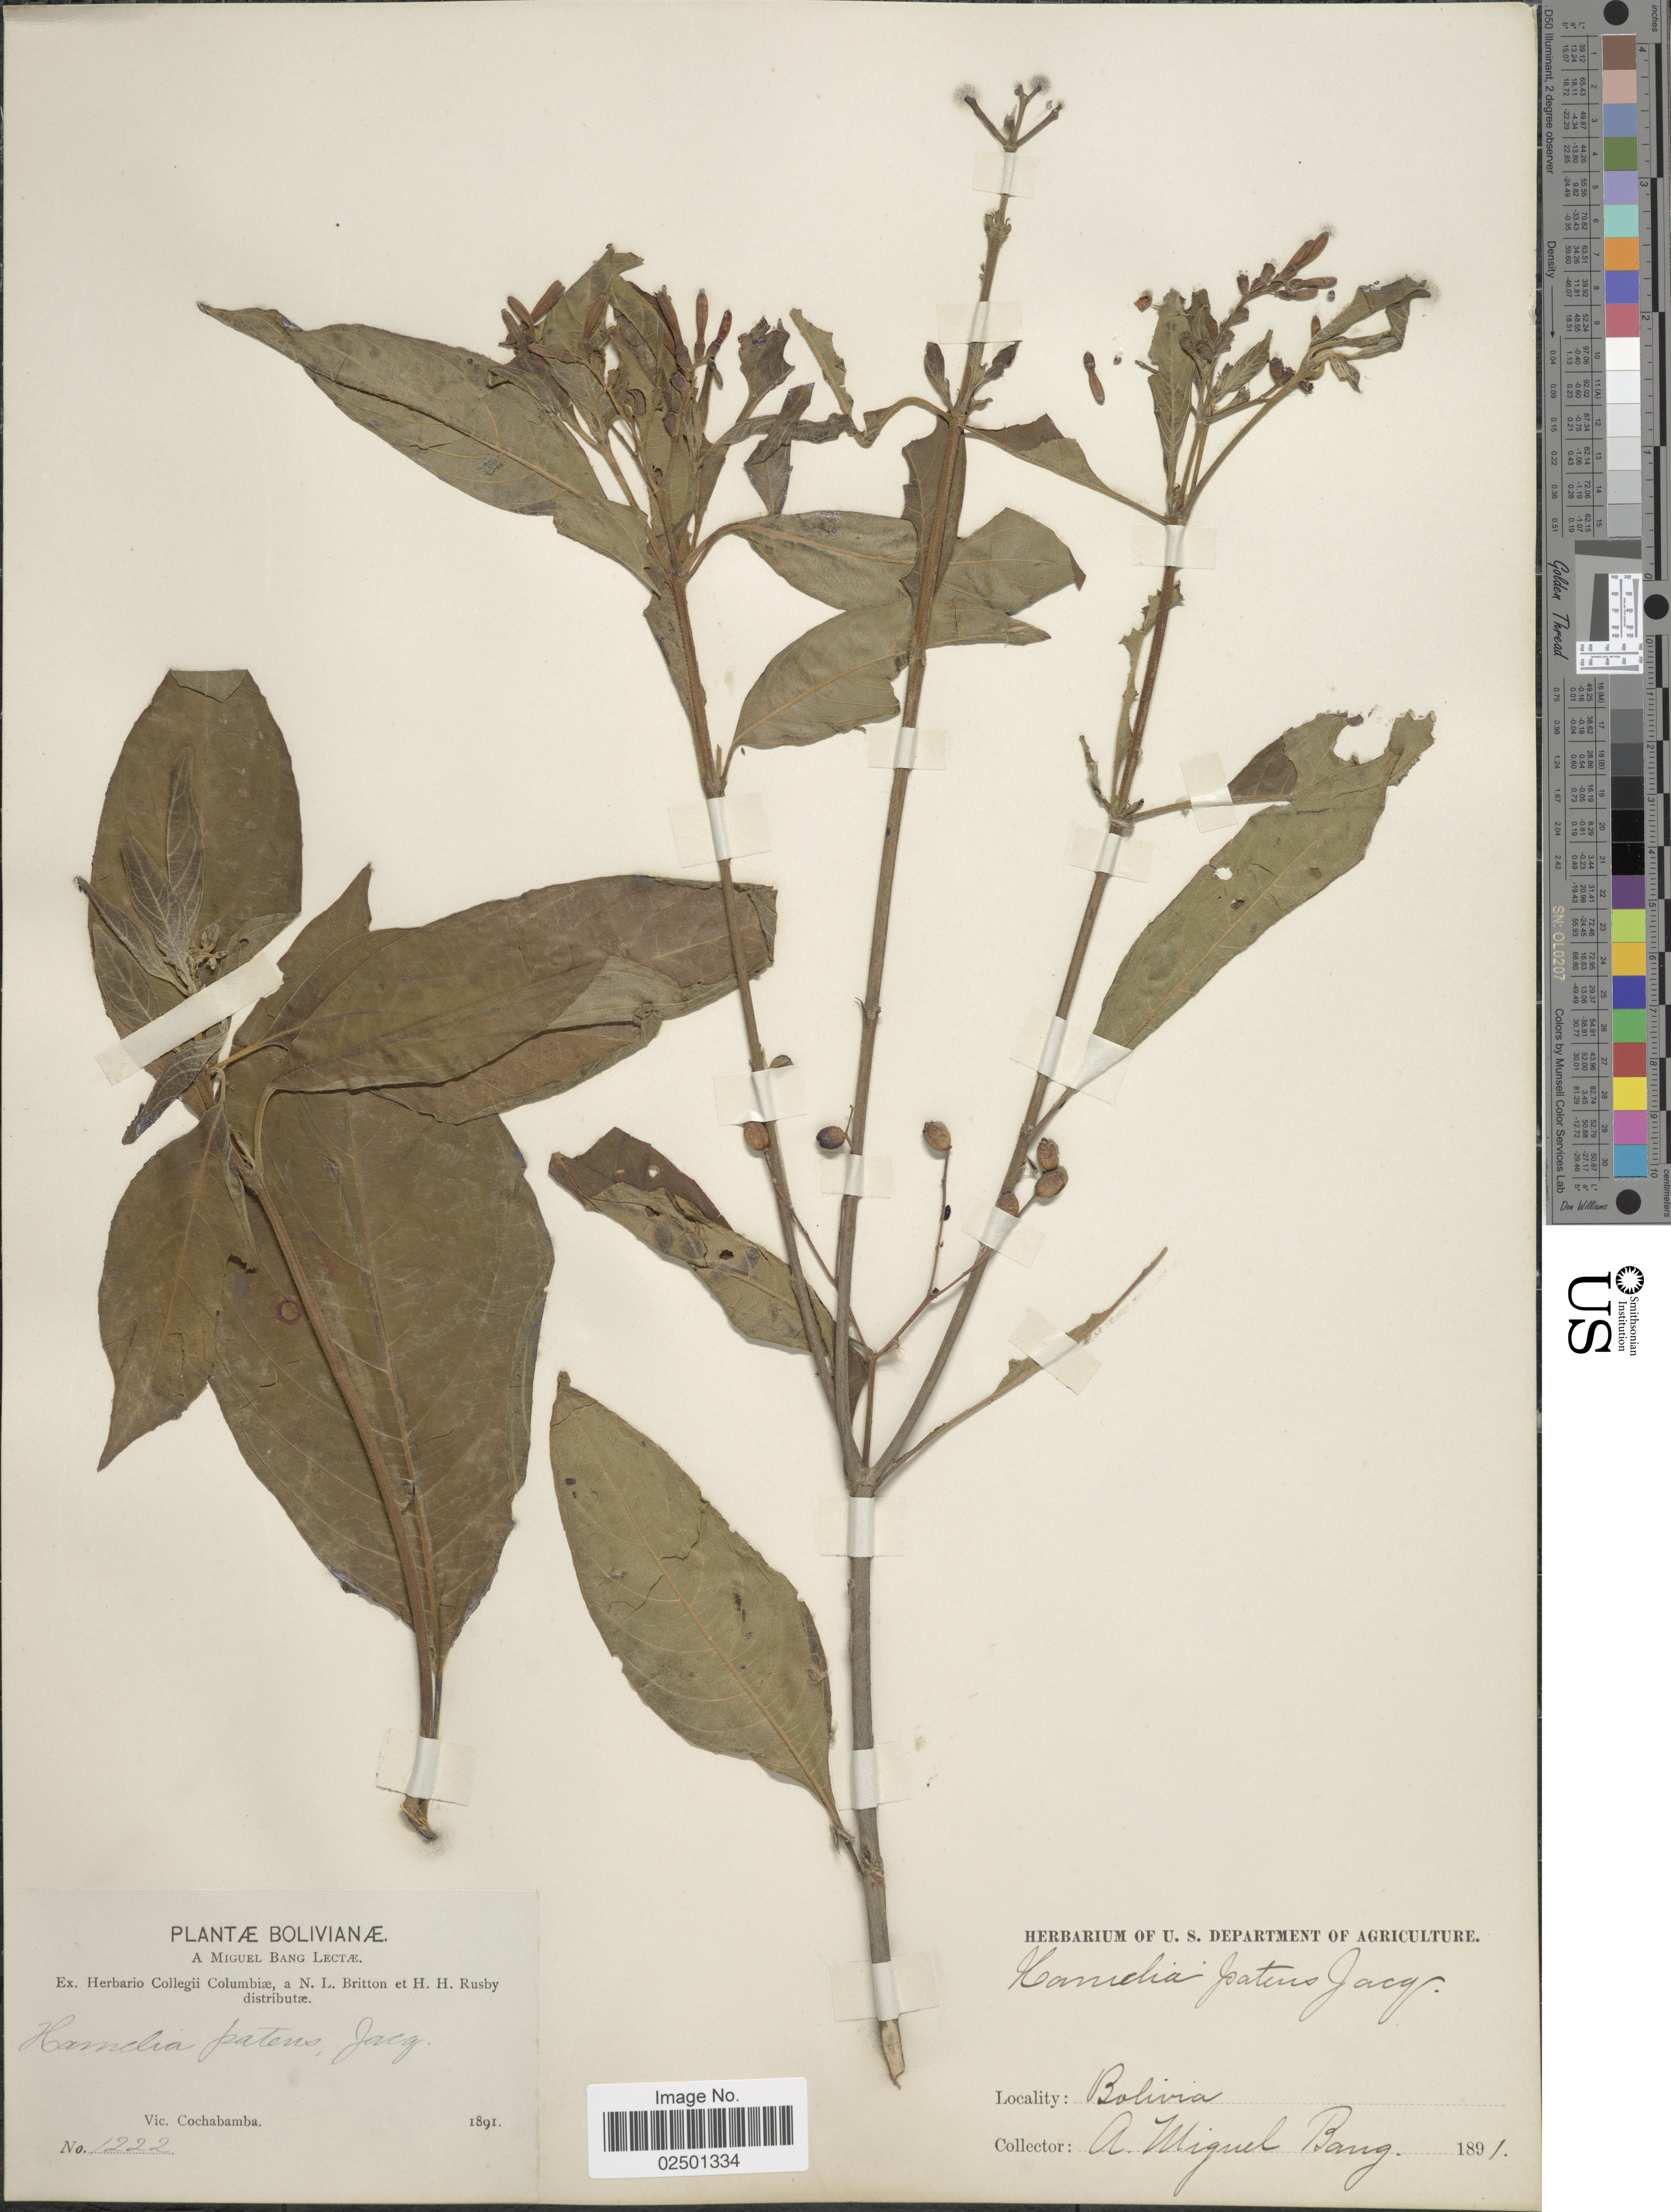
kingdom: Plantae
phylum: Tracheophyta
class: Magnoliopsida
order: Gentianales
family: Rubiaceae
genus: Hamelia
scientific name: Hamelia patens var. patens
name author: Jacq.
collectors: M. Bang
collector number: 1222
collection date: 1891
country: Bolivia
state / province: Cochabamba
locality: Vic. Cochabamba.